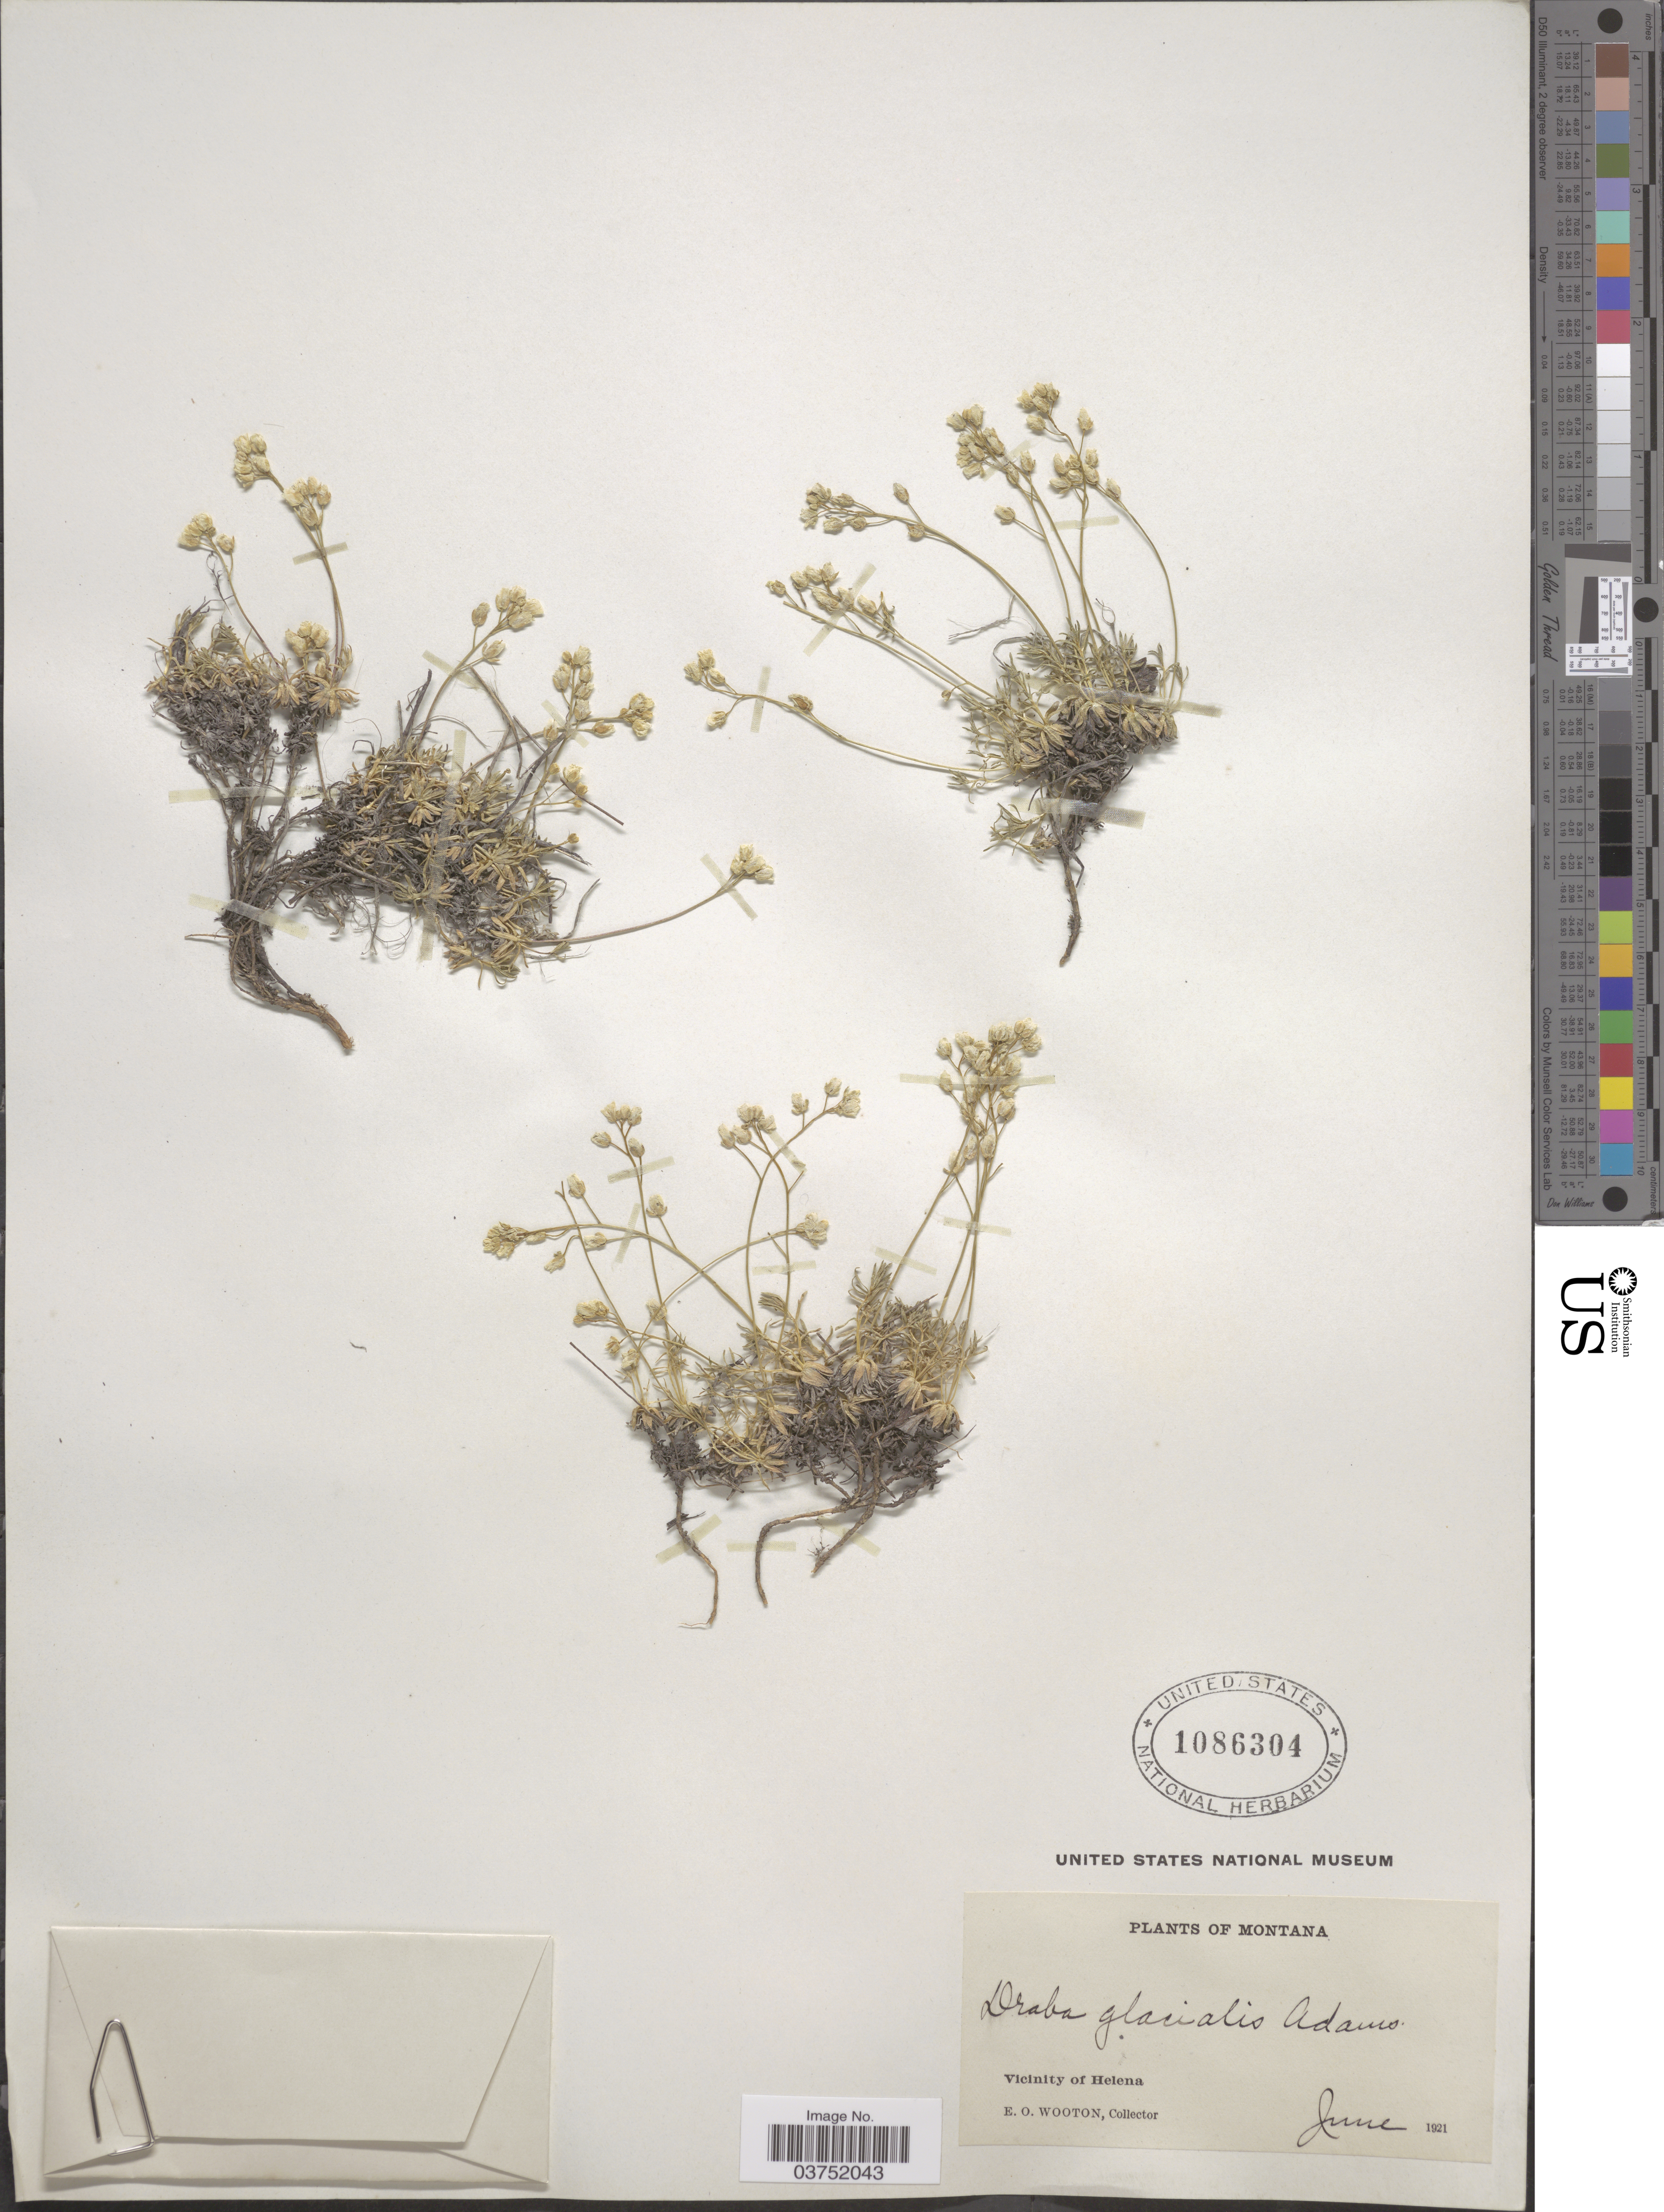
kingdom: Plantae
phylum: Tracheophyta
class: Magnoliopsida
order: Brassicales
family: Brassicaceae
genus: Draba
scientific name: Draba oligosperma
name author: Hook.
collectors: E. O. Wooton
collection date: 1921-06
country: United States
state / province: Montana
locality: Vicinity of Helena.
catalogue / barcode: US 1086304